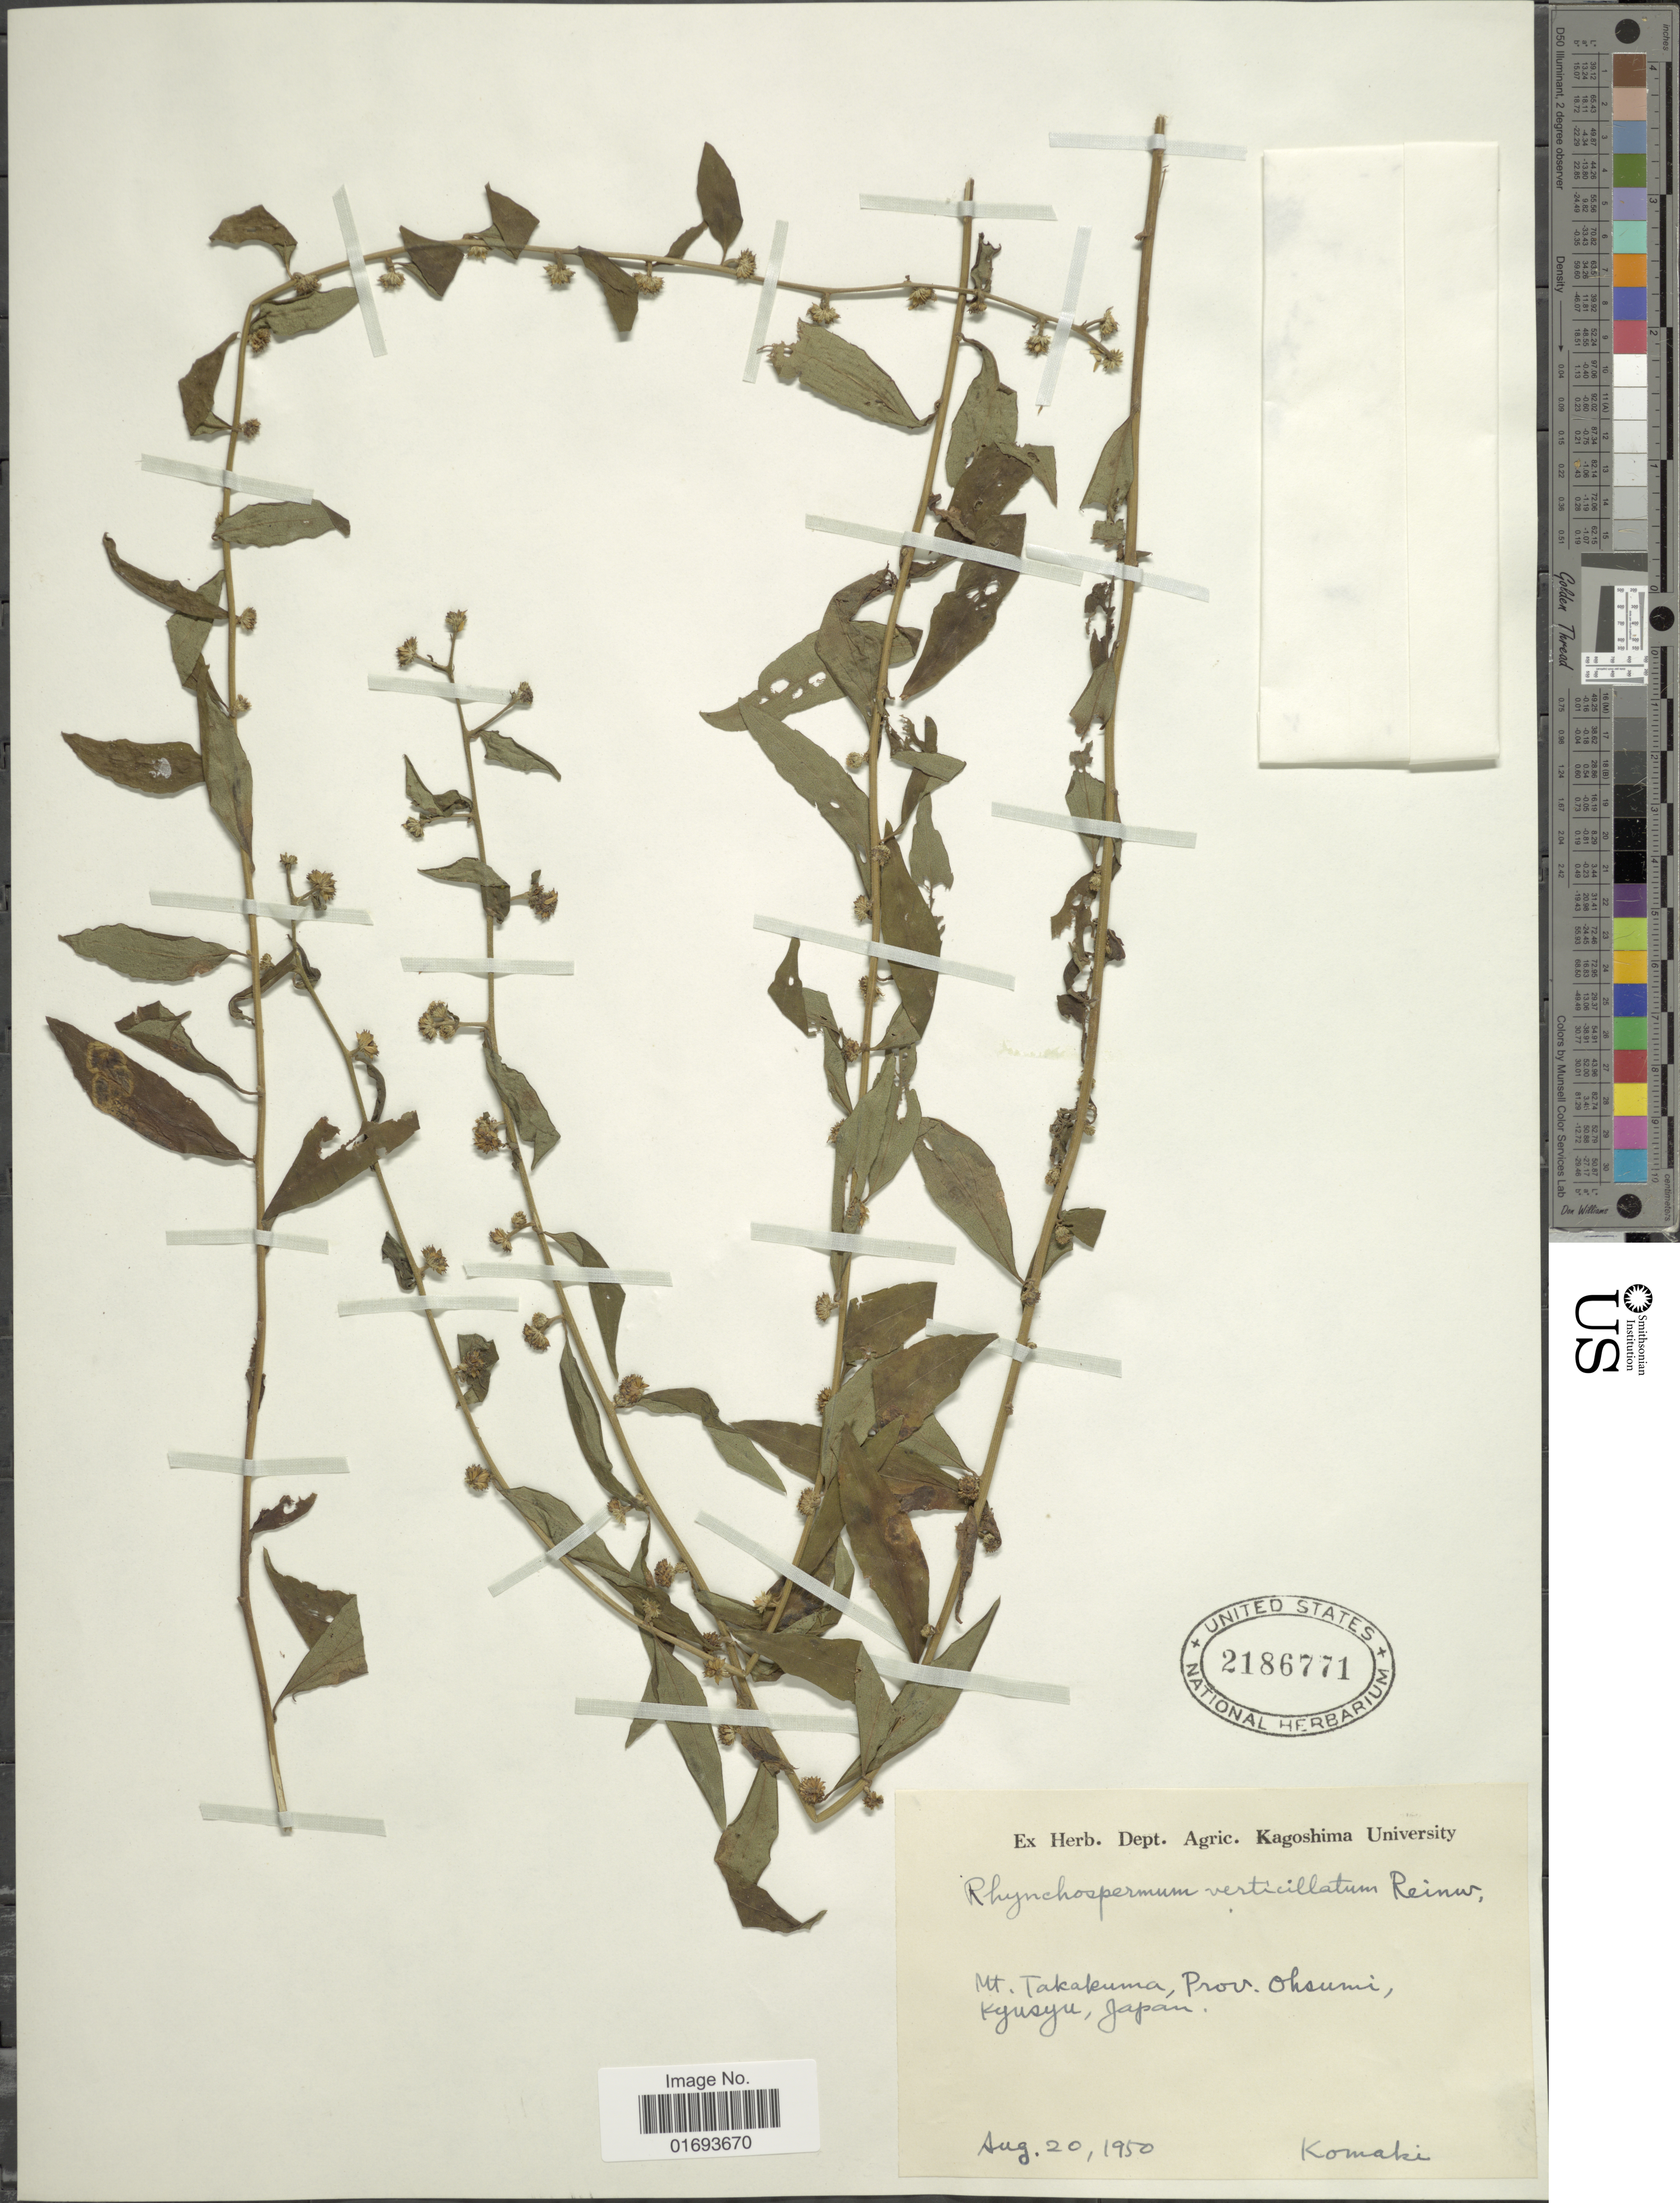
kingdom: Plantae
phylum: Tracheophyta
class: Magnoliopsida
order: Asterales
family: Asteraceae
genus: Rhynchospermum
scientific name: Rhynchospermum verticillatum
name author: Reinw.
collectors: -. Komaki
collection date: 1950-08-20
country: Japan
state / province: Kagosima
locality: Mt. Takakuma, Prov. Ohsumi, Kyusyu, Japan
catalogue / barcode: US 2186771